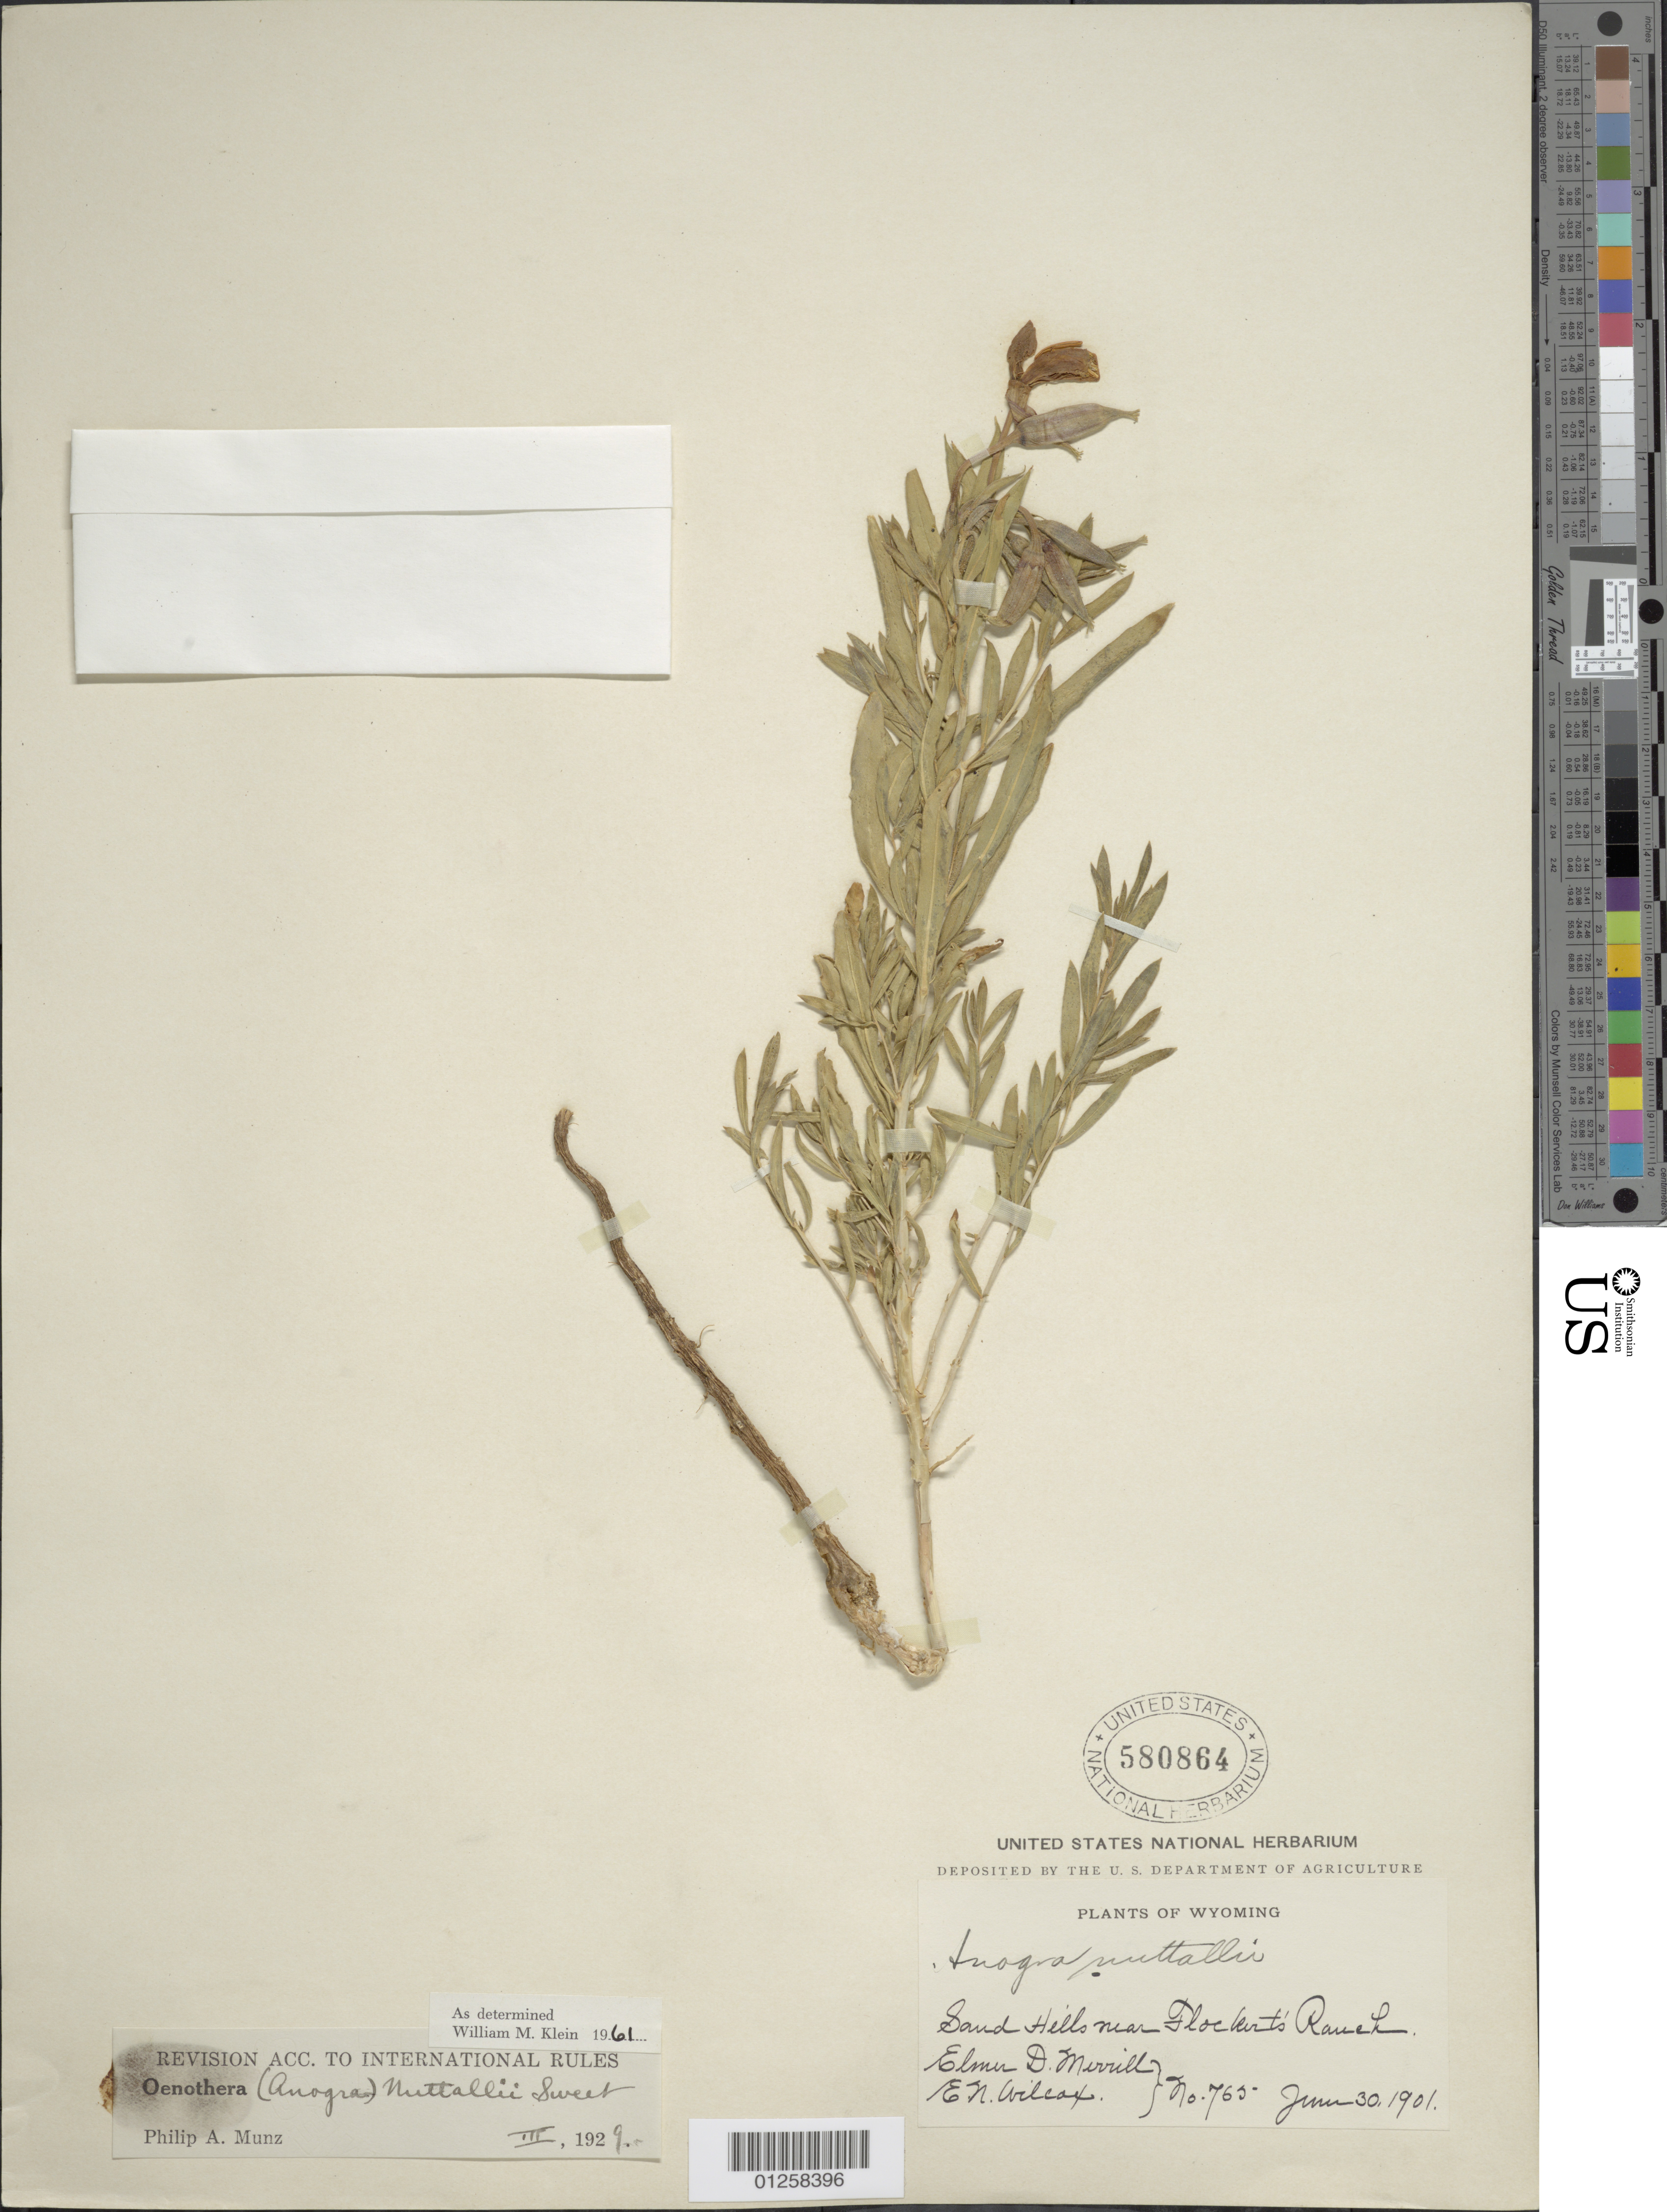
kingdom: Plantae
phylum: Tracheophyta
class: Magnoliopsida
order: Myrtales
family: Onagraceae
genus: Oenothera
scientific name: Oenothera nuttallii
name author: Sweet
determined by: Klein, W. M.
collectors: E. D. Merrill & E. Wilcox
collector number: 765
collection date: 1901-06-30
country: United States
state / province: Wyoming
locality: Sand hills near Flockerts Ranch.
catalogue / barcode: US 580864